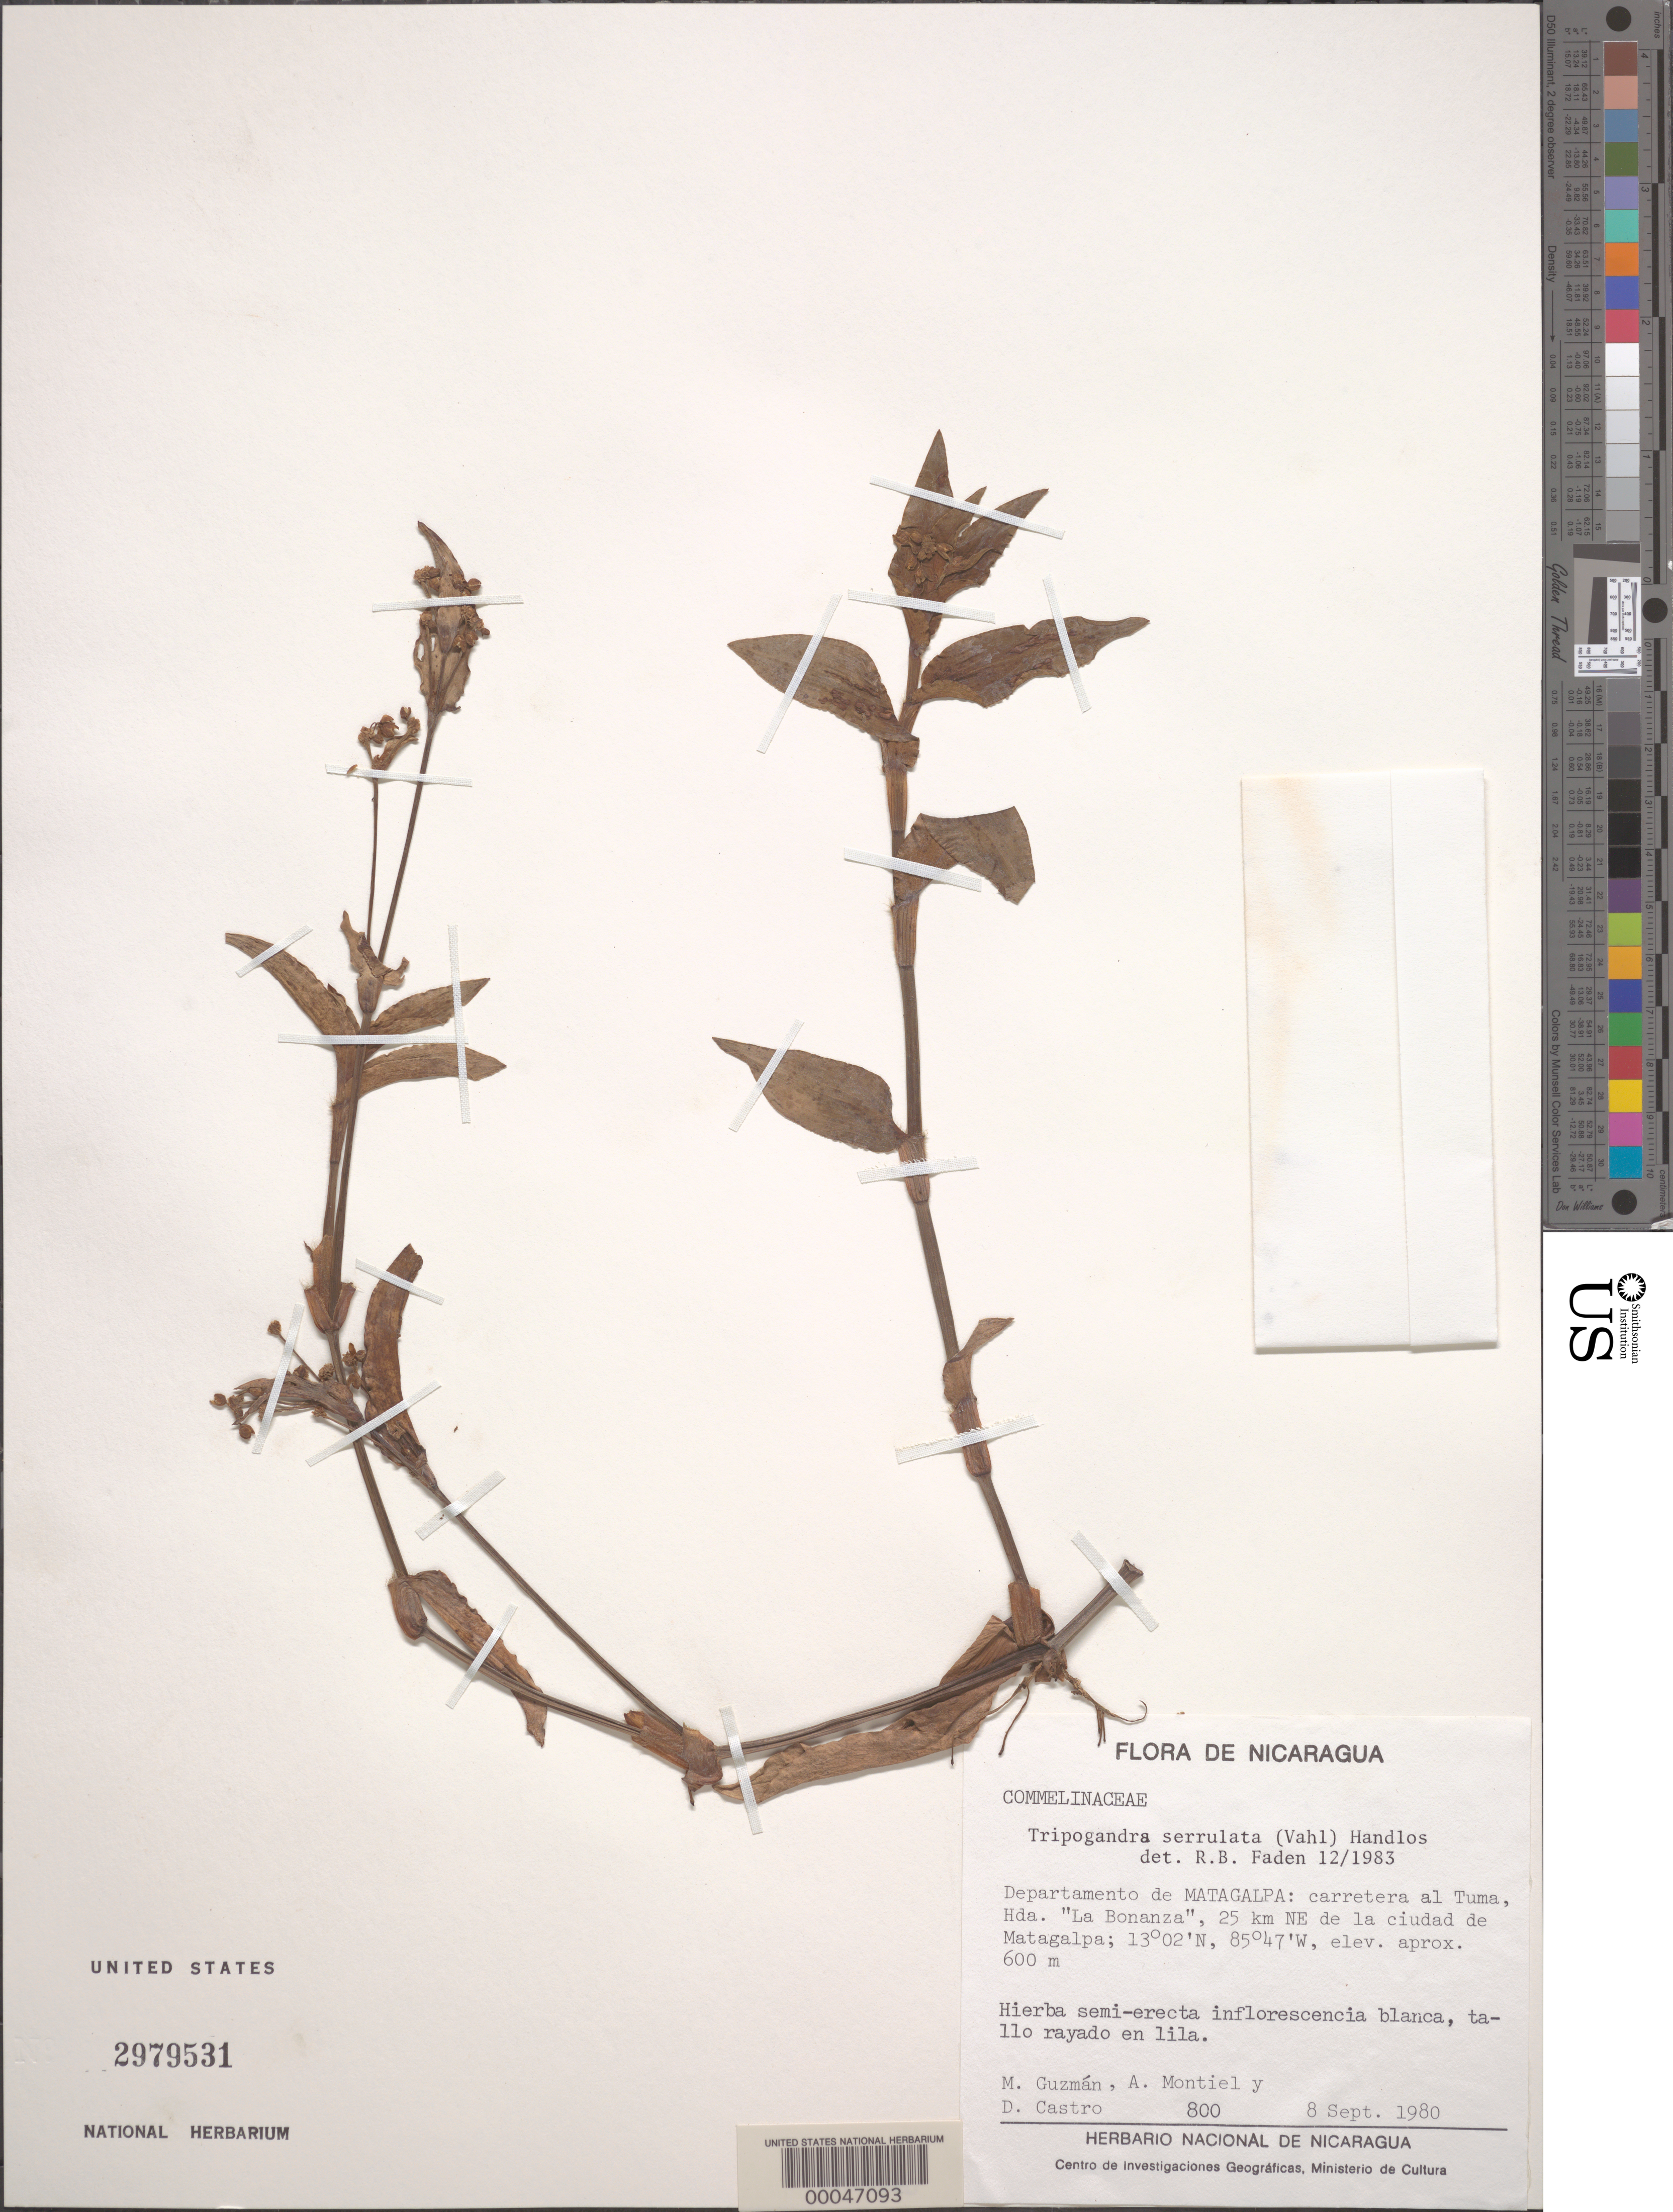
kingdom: Plantae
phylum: Tracheophyta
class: Liliopsida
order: Commelinales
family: Commelinaceae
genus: Tripogandra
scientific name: Tripogandra serrulata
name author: (Vahl) Handlos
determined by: Faden, Robert B., (US), Smithsonian Institution - National Museum of Natural History (UNITED STATES)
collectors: M. Guzman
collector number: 800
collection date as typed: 08 Sep 1980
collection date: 1980-09-08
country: Nicaragua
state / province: Matagalpa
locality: Carretera al tuma, hda. "la bonanza", ne of cuidad de matagalpa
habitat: Roadside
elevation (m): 600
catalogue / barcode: US 2979531